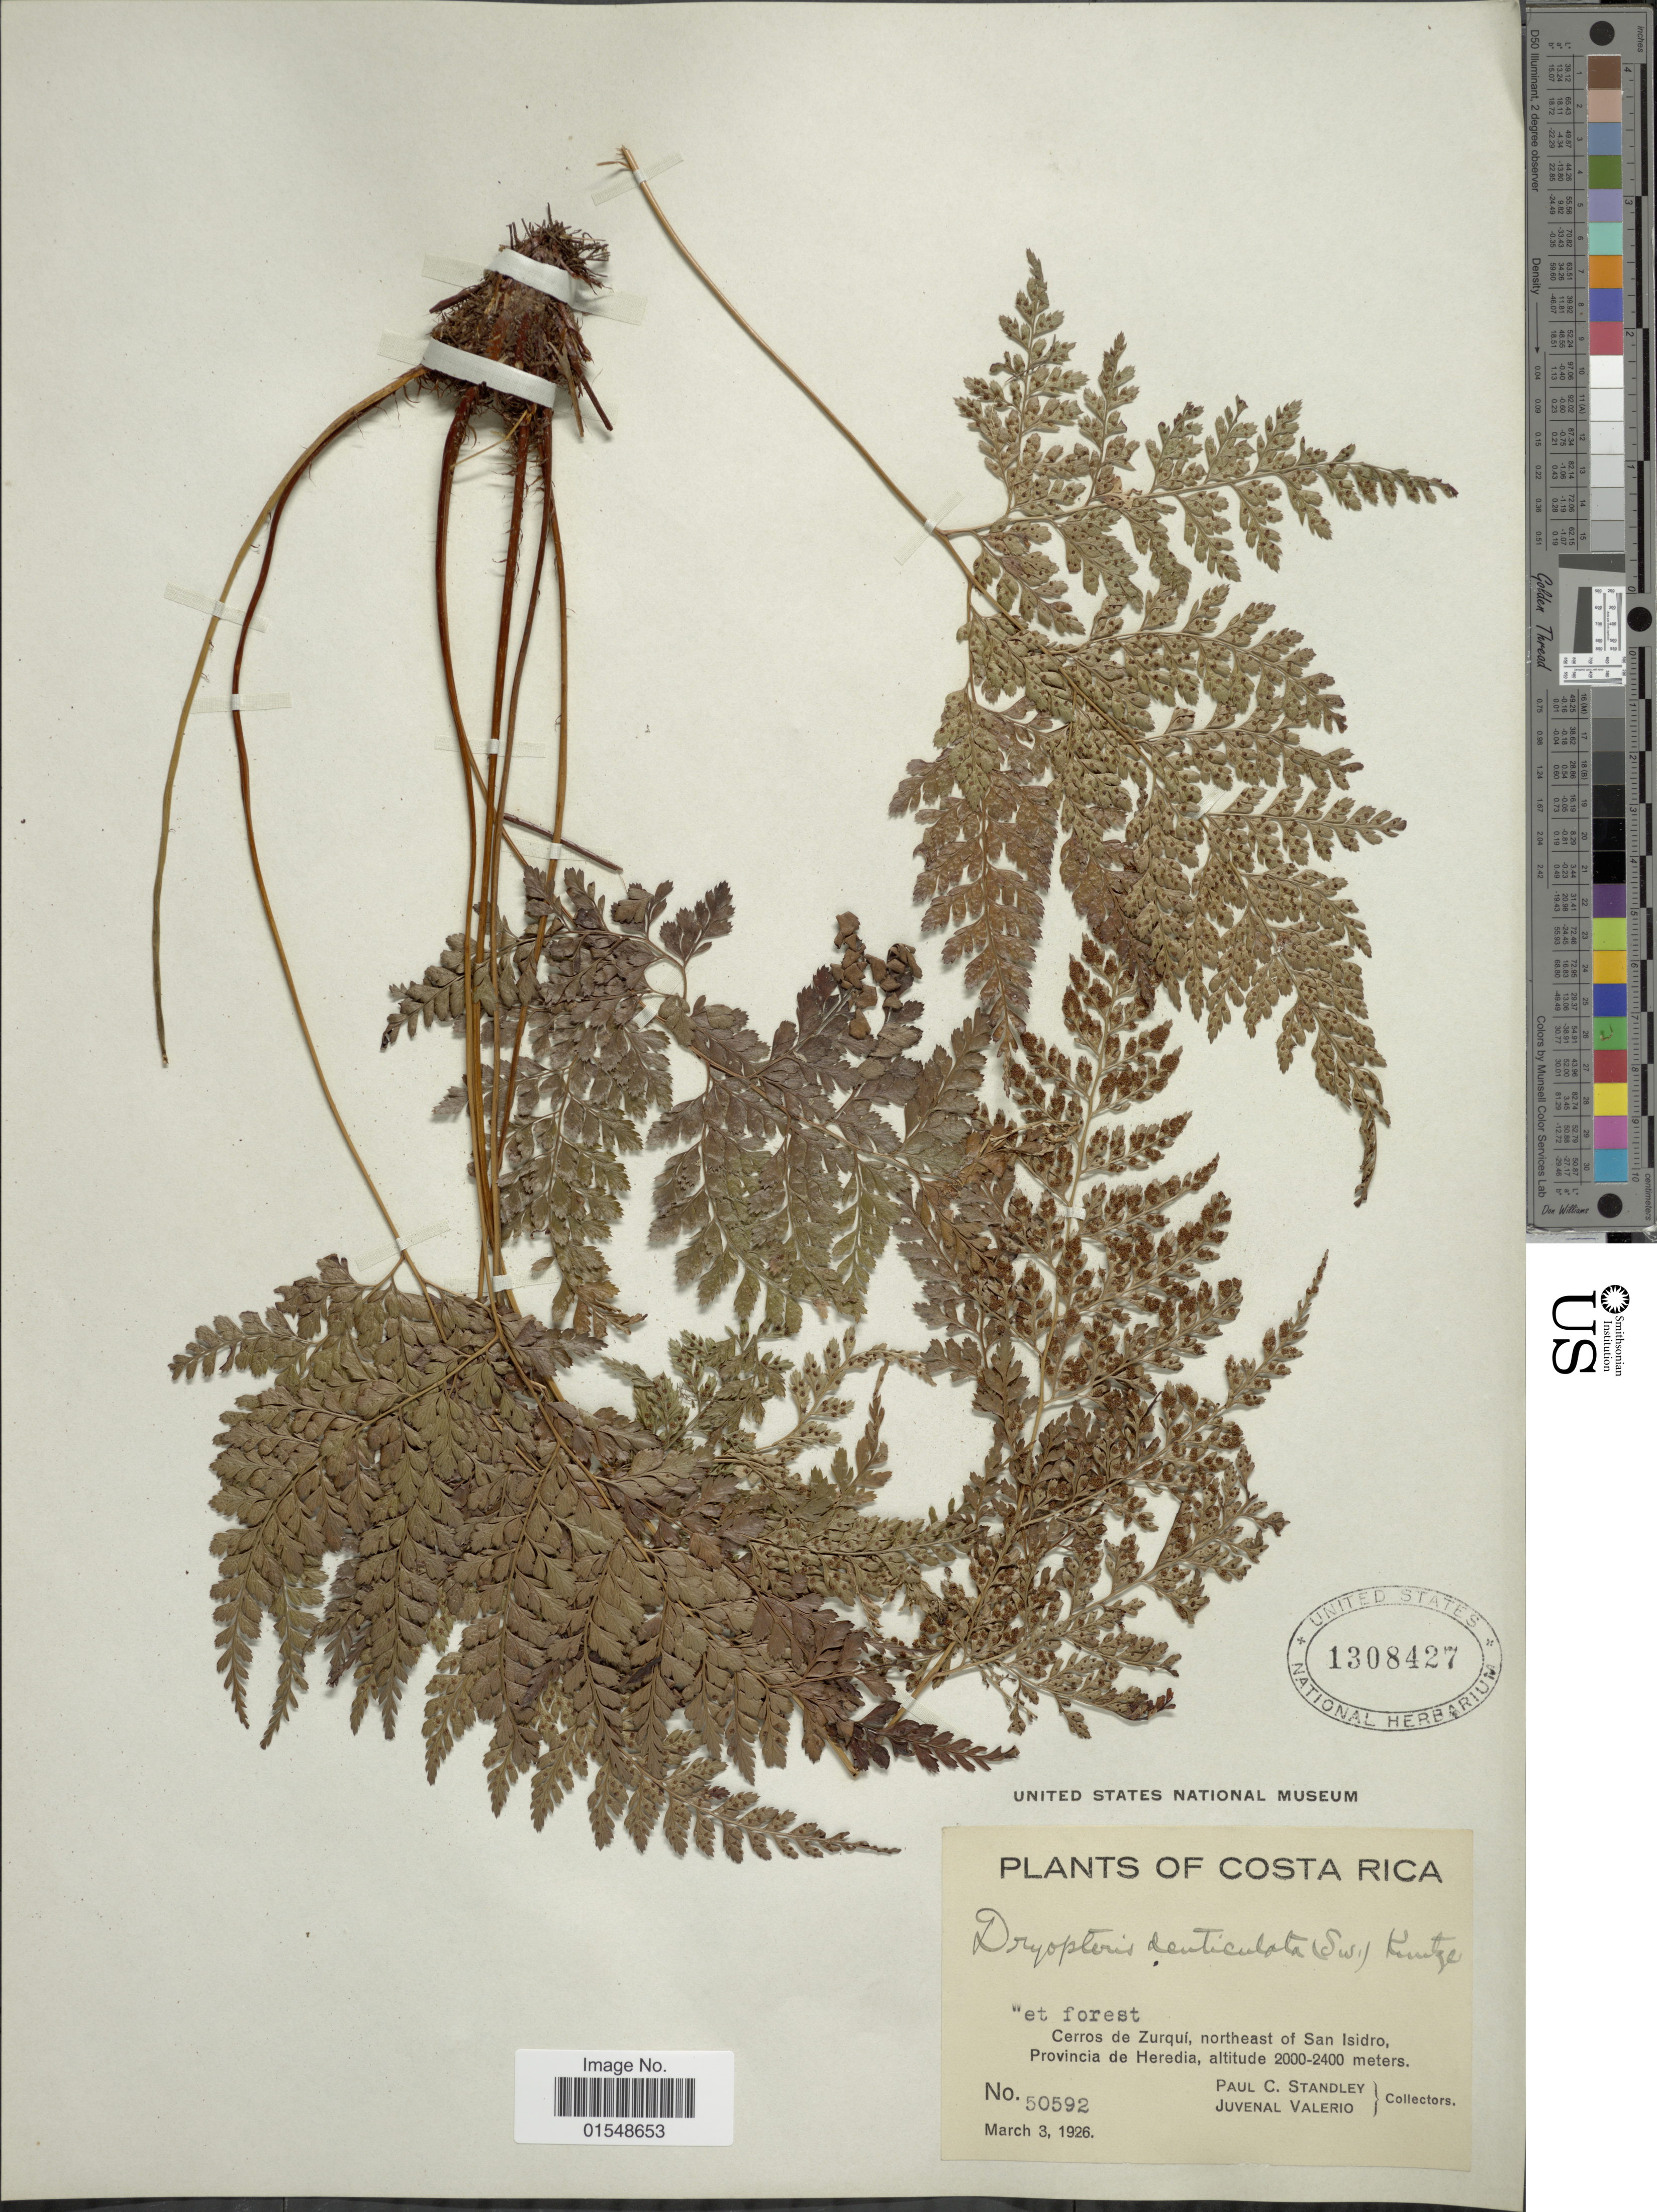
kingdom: Plantae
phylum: Tracheophyta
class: Polypodiopsida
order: Polypodiales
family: Dryopteridaceae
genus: Arachniodes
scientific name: Arachniodes denticulata var. jucunda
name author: (Fée) Lellinger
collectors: P. C. Standley & J. Valerio R.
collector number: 50592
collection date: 1926-03-03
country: Costa Rica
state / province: Heredia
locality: Cerros de Zurquí, northeast of San Isidro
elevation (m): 2000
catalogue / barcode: US 1308427